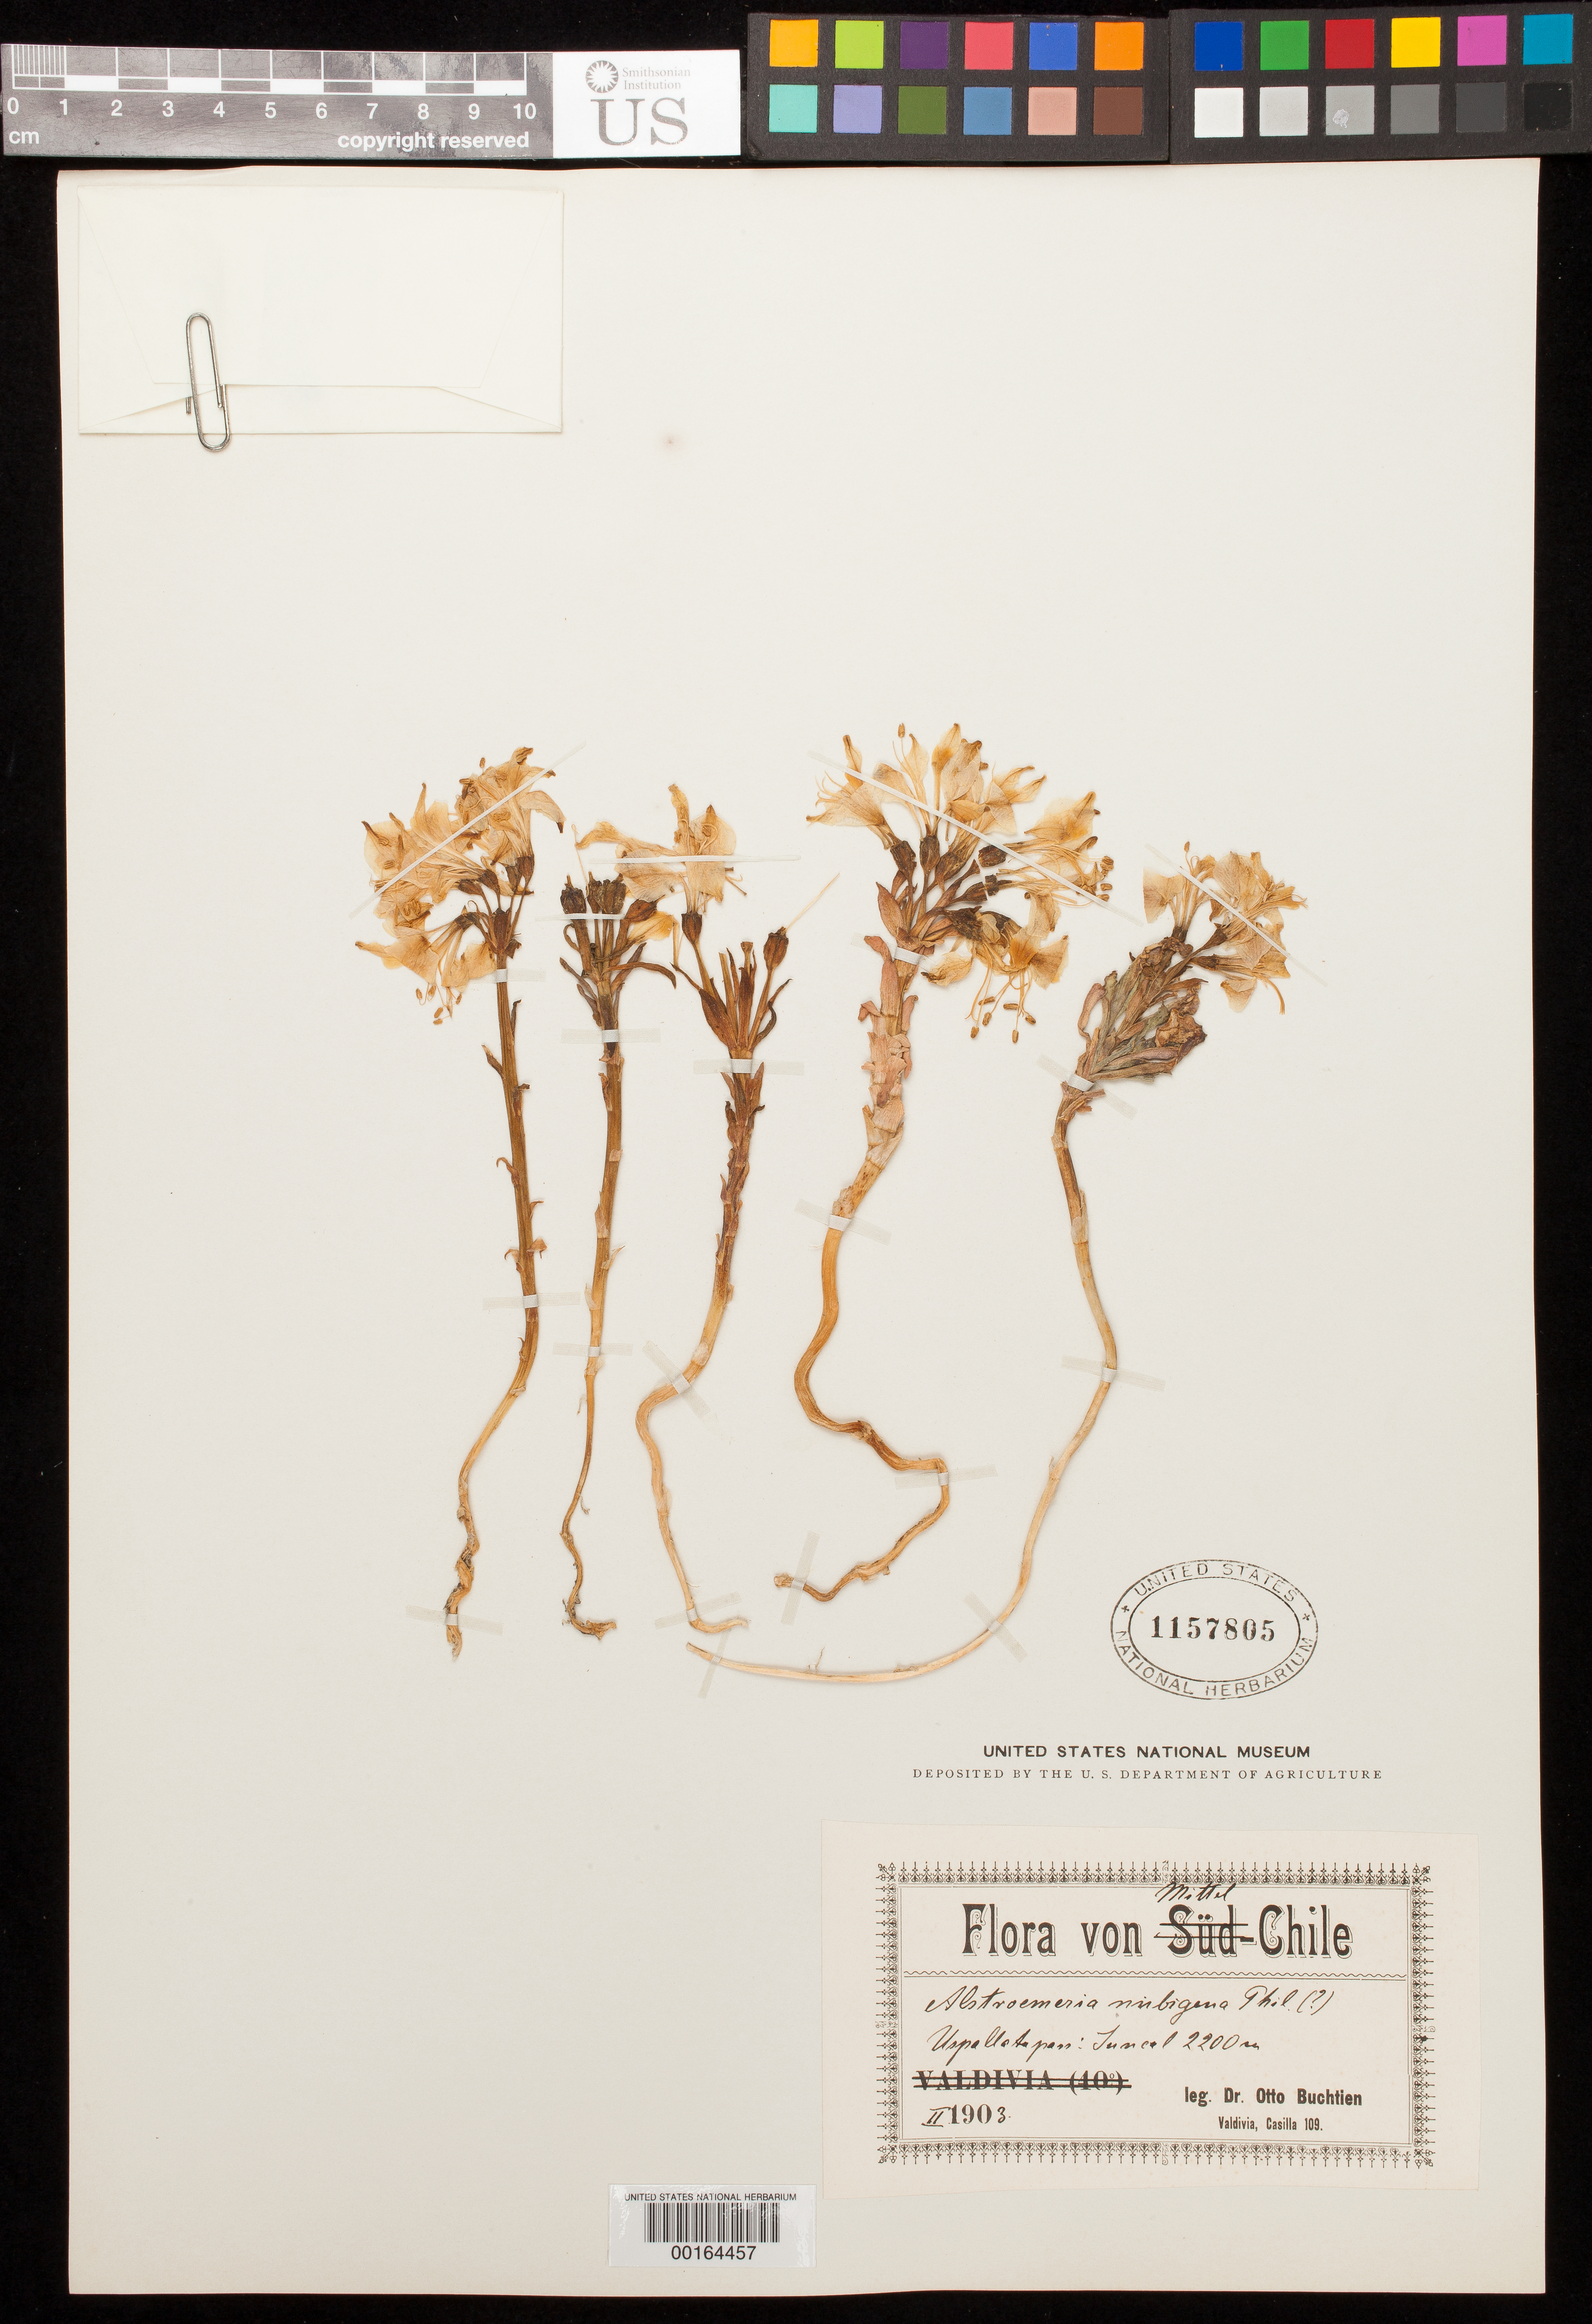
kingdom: Plantae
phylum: Tracheophyta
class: Liliopsida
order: Liliales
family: Alstroemeriaceae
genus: Alstroemeria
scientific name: Alstroemeria nubigena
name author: Phil.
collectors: O. Buchtien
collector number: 109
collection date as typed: Feb 1903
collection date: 1903-02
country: Chile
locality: Uspallatapan: tuneal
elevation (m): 2200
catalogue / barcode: US 1157805